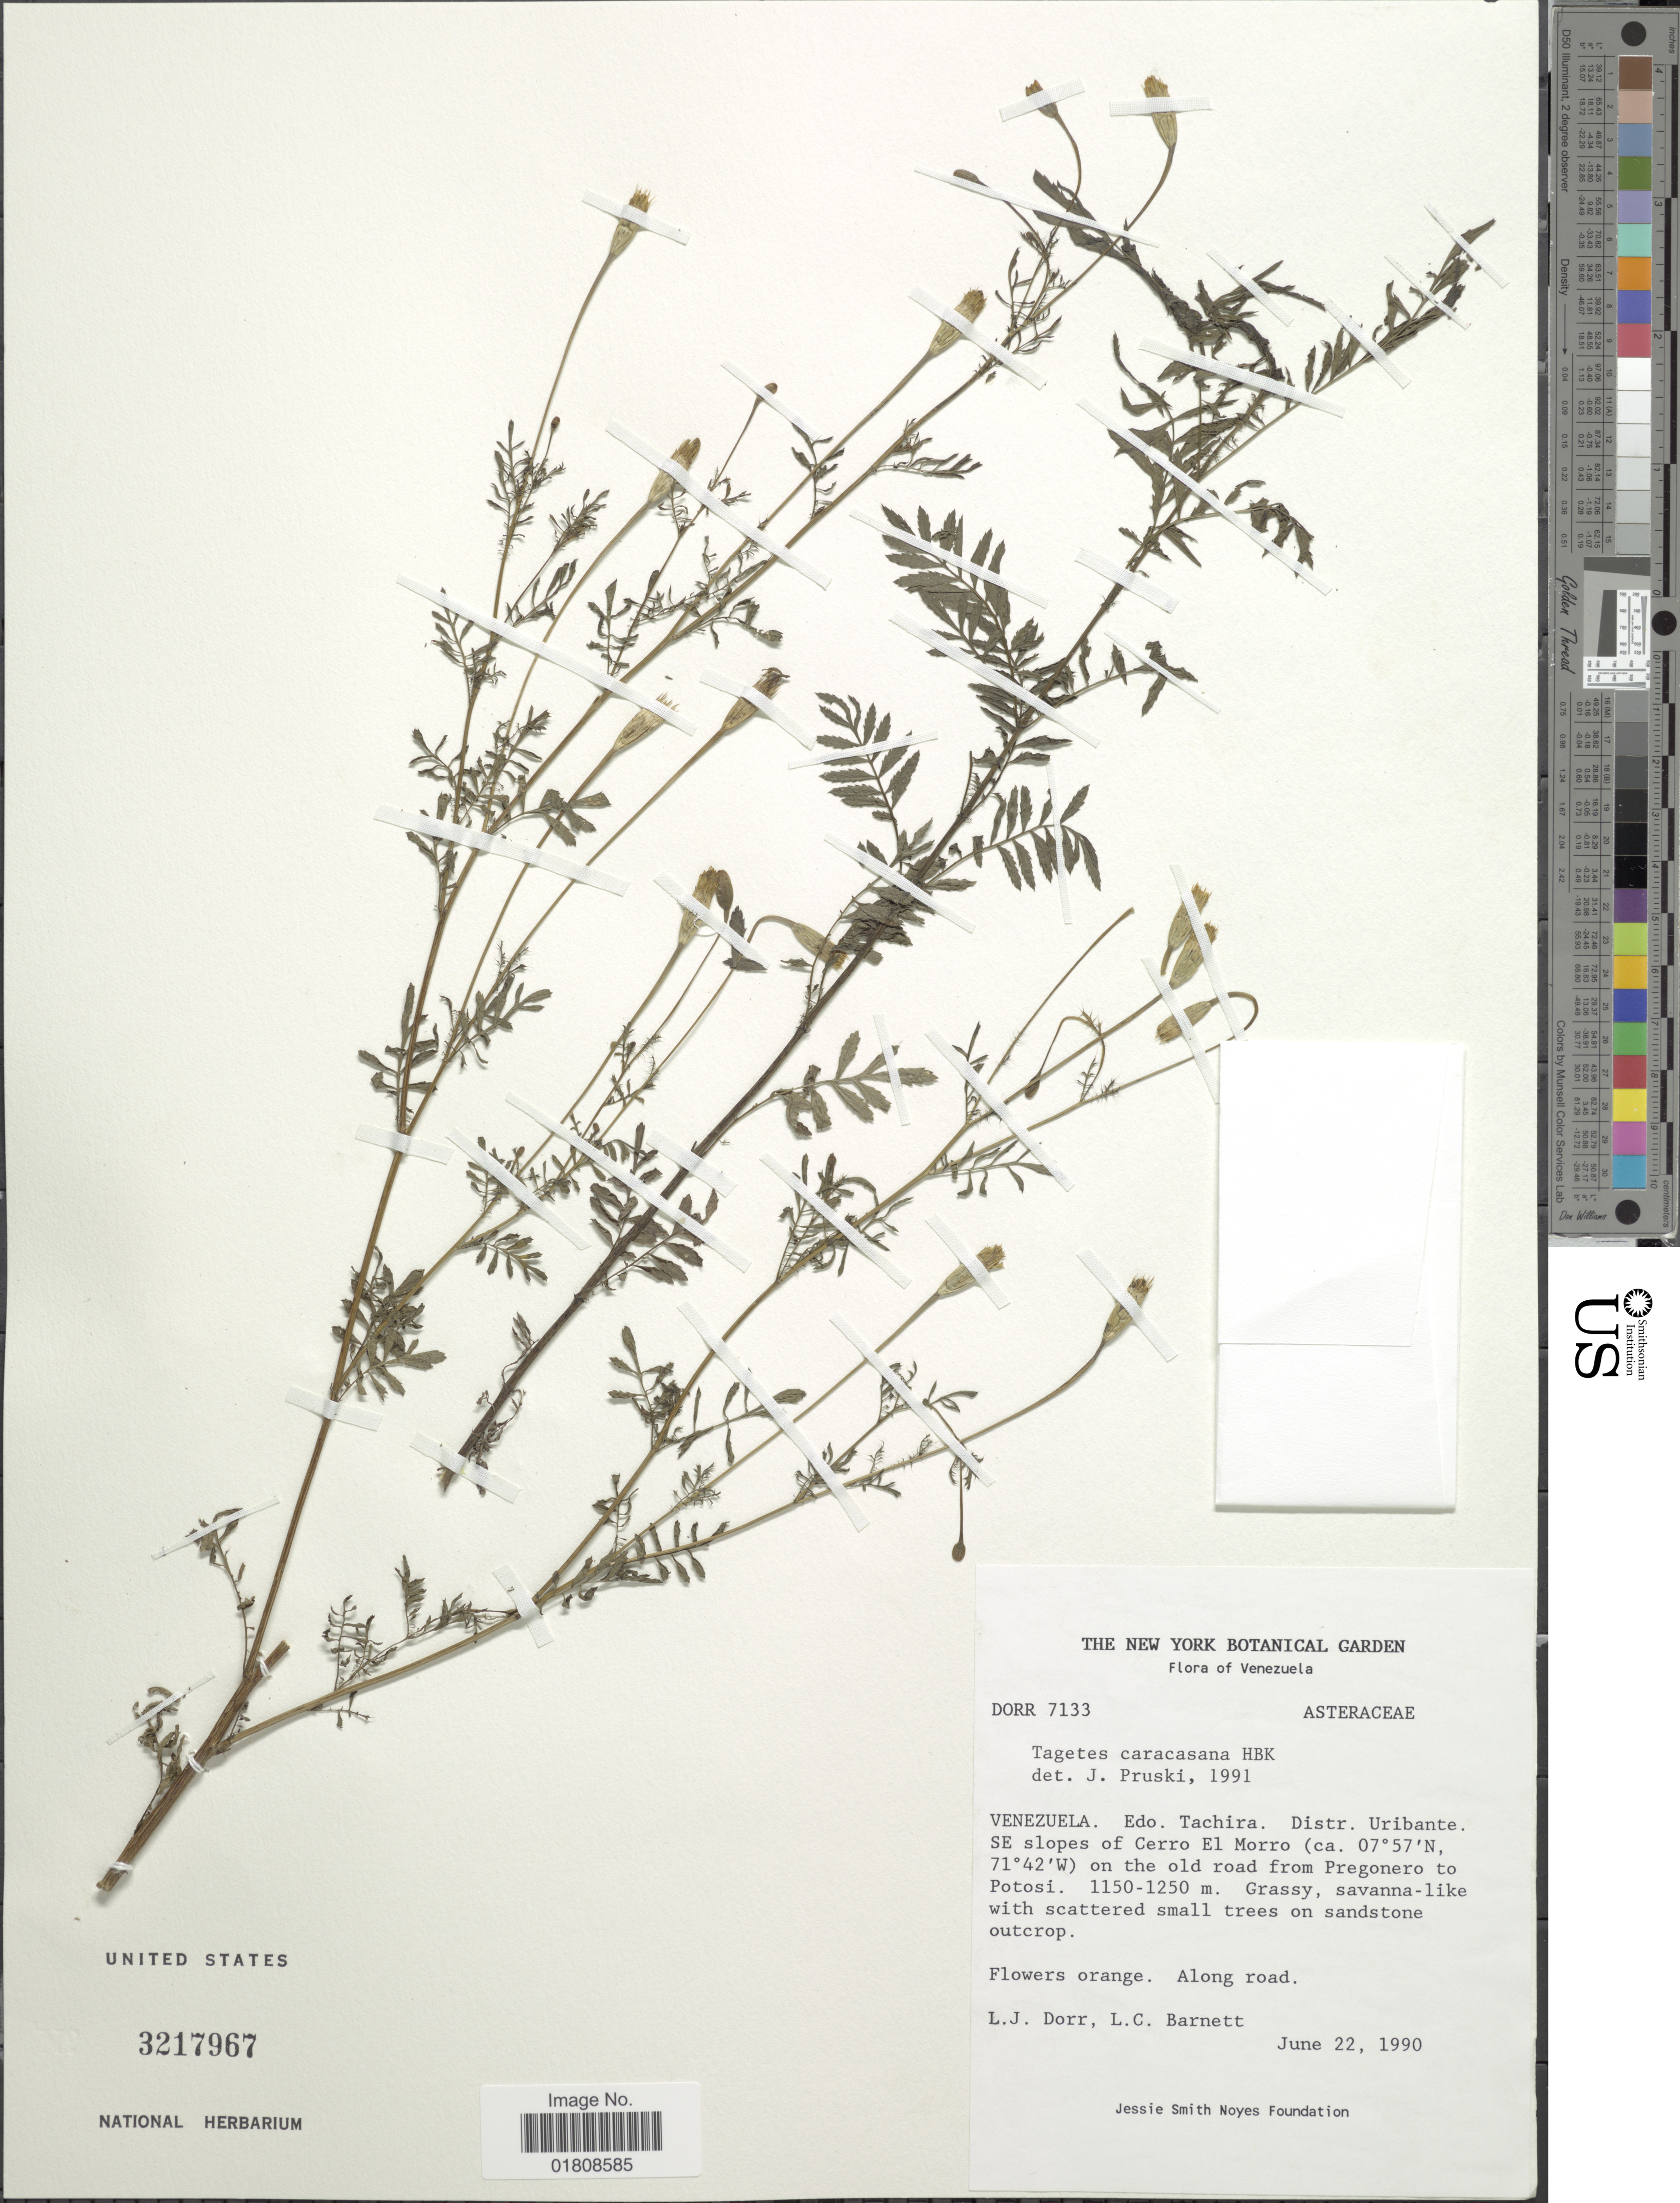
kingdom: Plantae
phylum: Tracheophyta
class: Magnoliopsida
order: Asterales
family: Asteraceae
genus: Tagetes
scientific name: Tagetes caracasana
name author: Humb. ex Willd.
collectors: L. J. Dorr & L. C. Barnett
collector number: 7133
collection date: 1990-06-22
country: Venezuela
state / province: Táchira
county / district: Uribante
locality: SE slopes of Cerro El Morro on the old road from Pregonero to Potosi.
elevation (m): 1150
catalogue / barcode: US 3217967